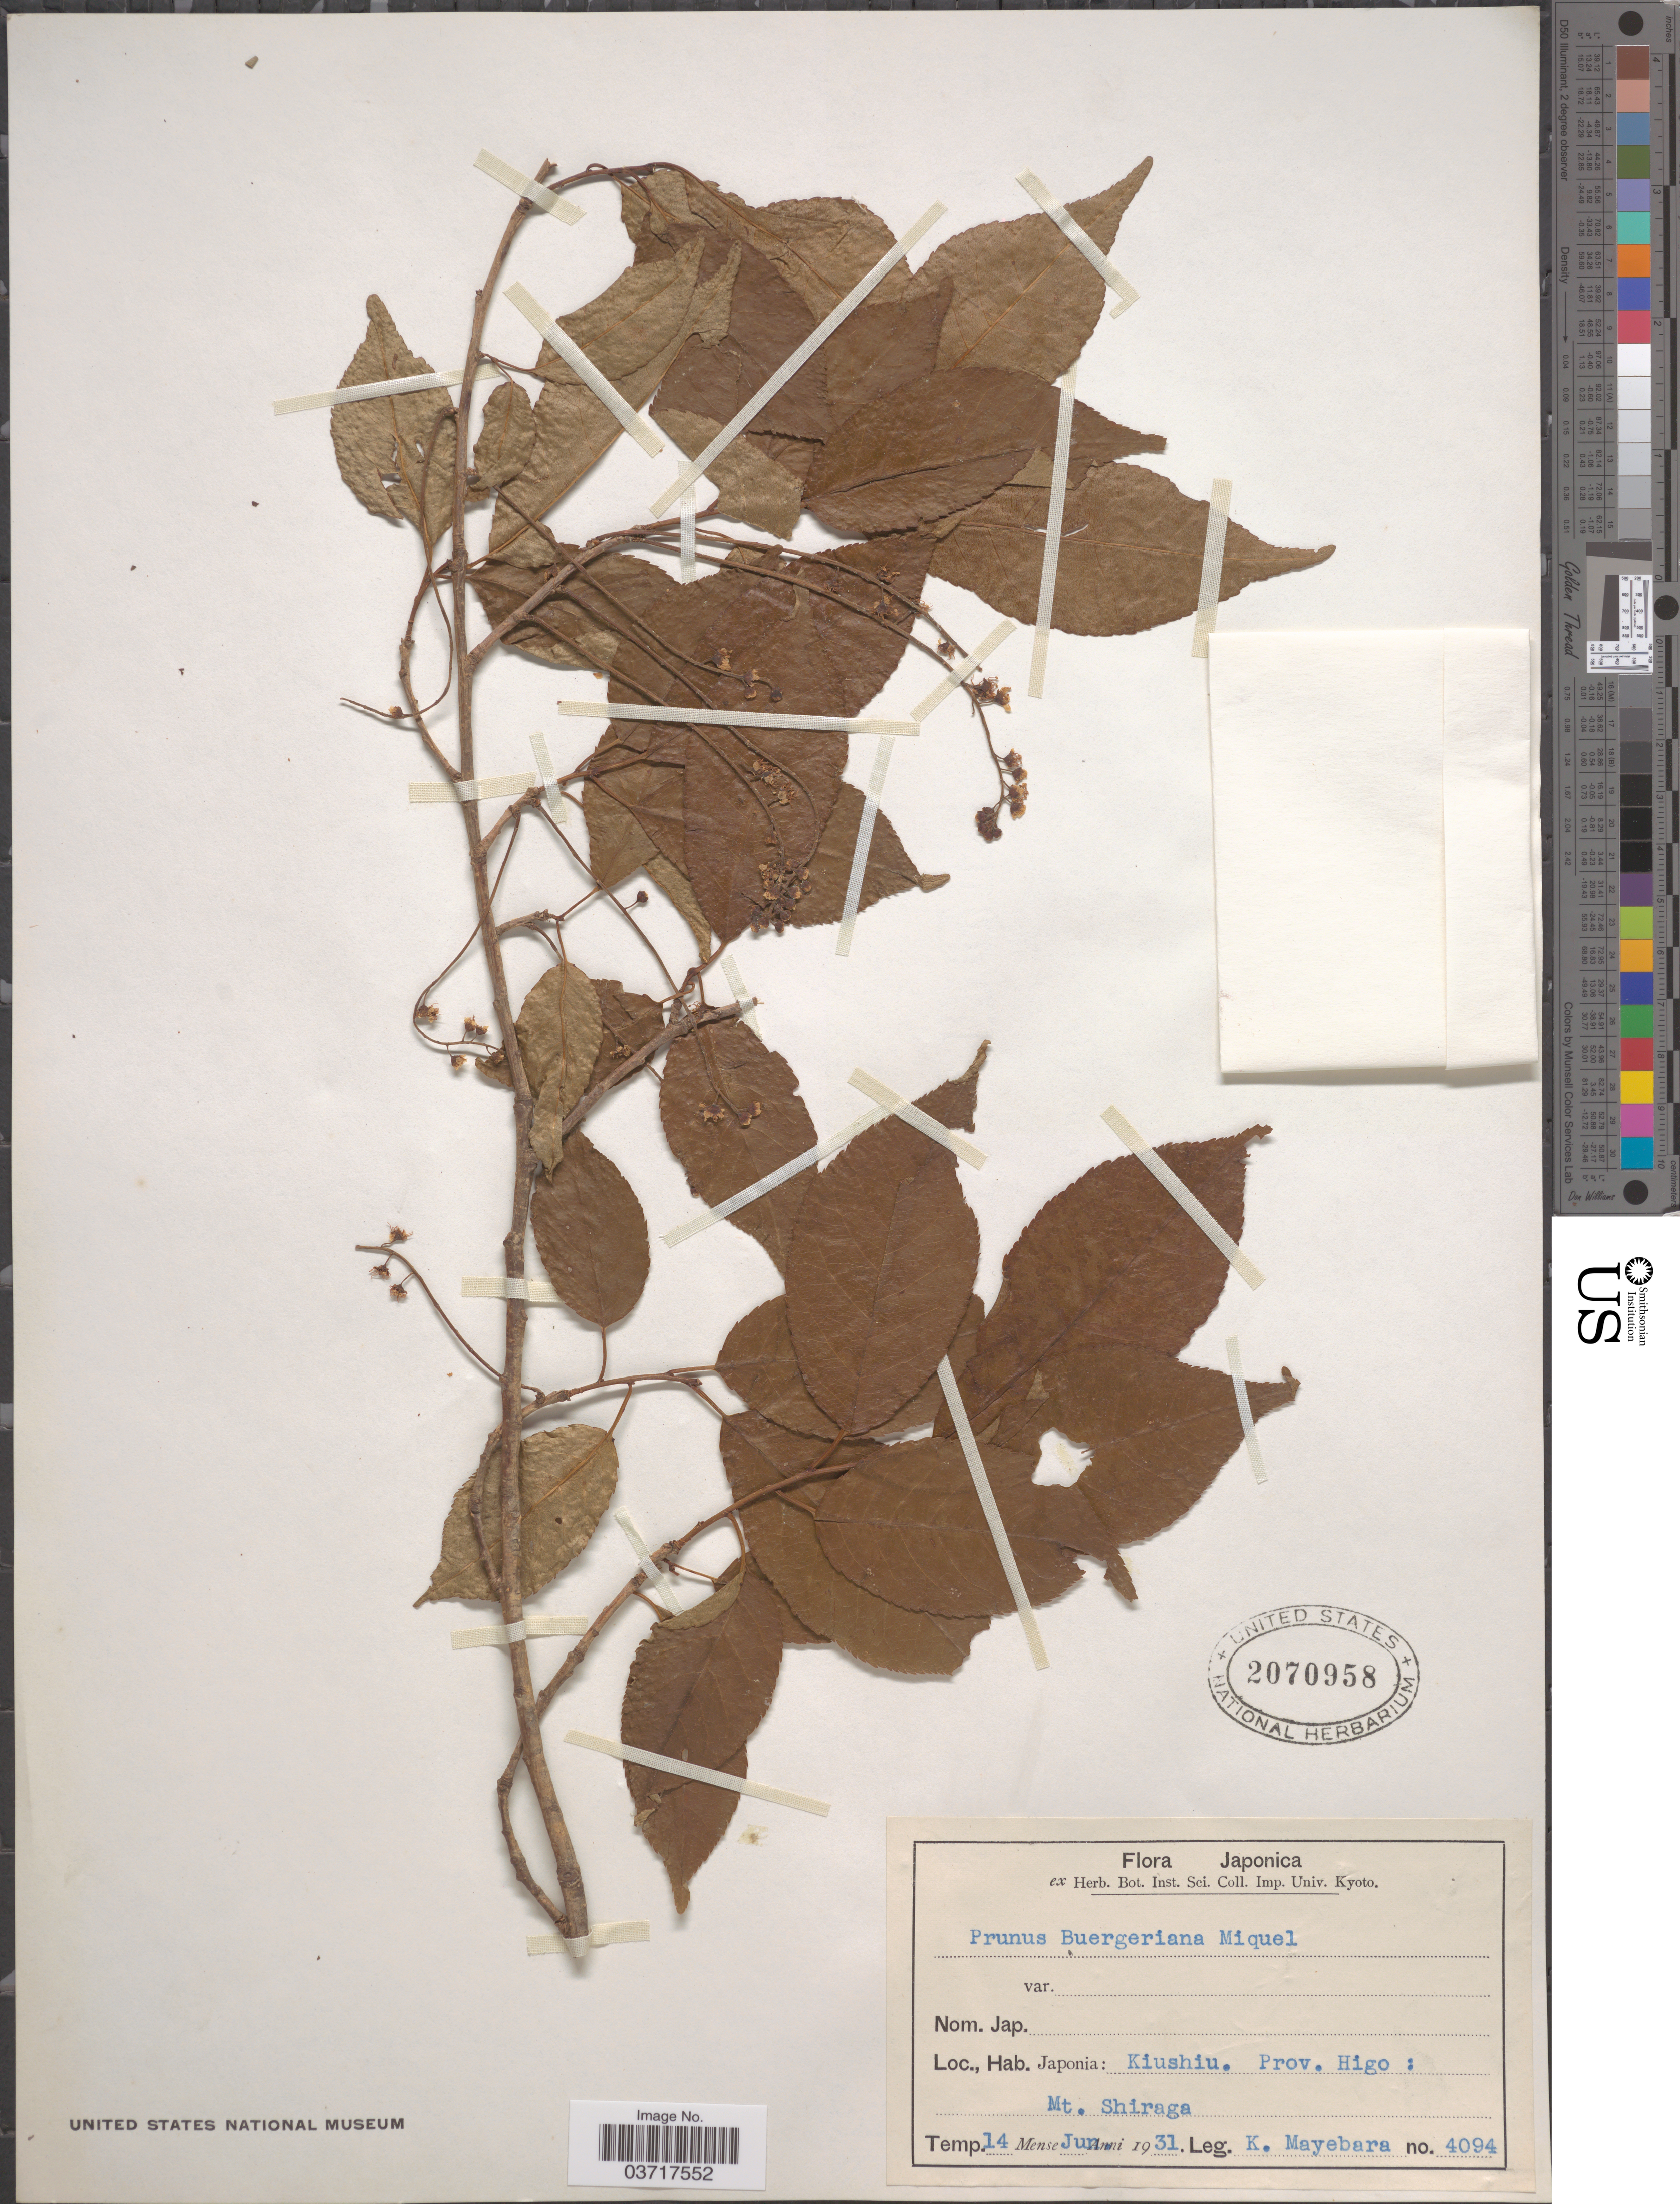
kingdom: Plantae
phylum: Tracheophyta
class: Magnoliopsida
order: Rosales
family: Rosaceae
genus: Prunus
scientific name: Prunus buergeriana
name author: Miq.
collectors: K. Mayebara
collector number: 4094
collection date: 1931-06-14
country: Japan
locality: Kiushiu, Prov. Higo: Mt. Shiraga.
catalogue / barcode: US 2070958